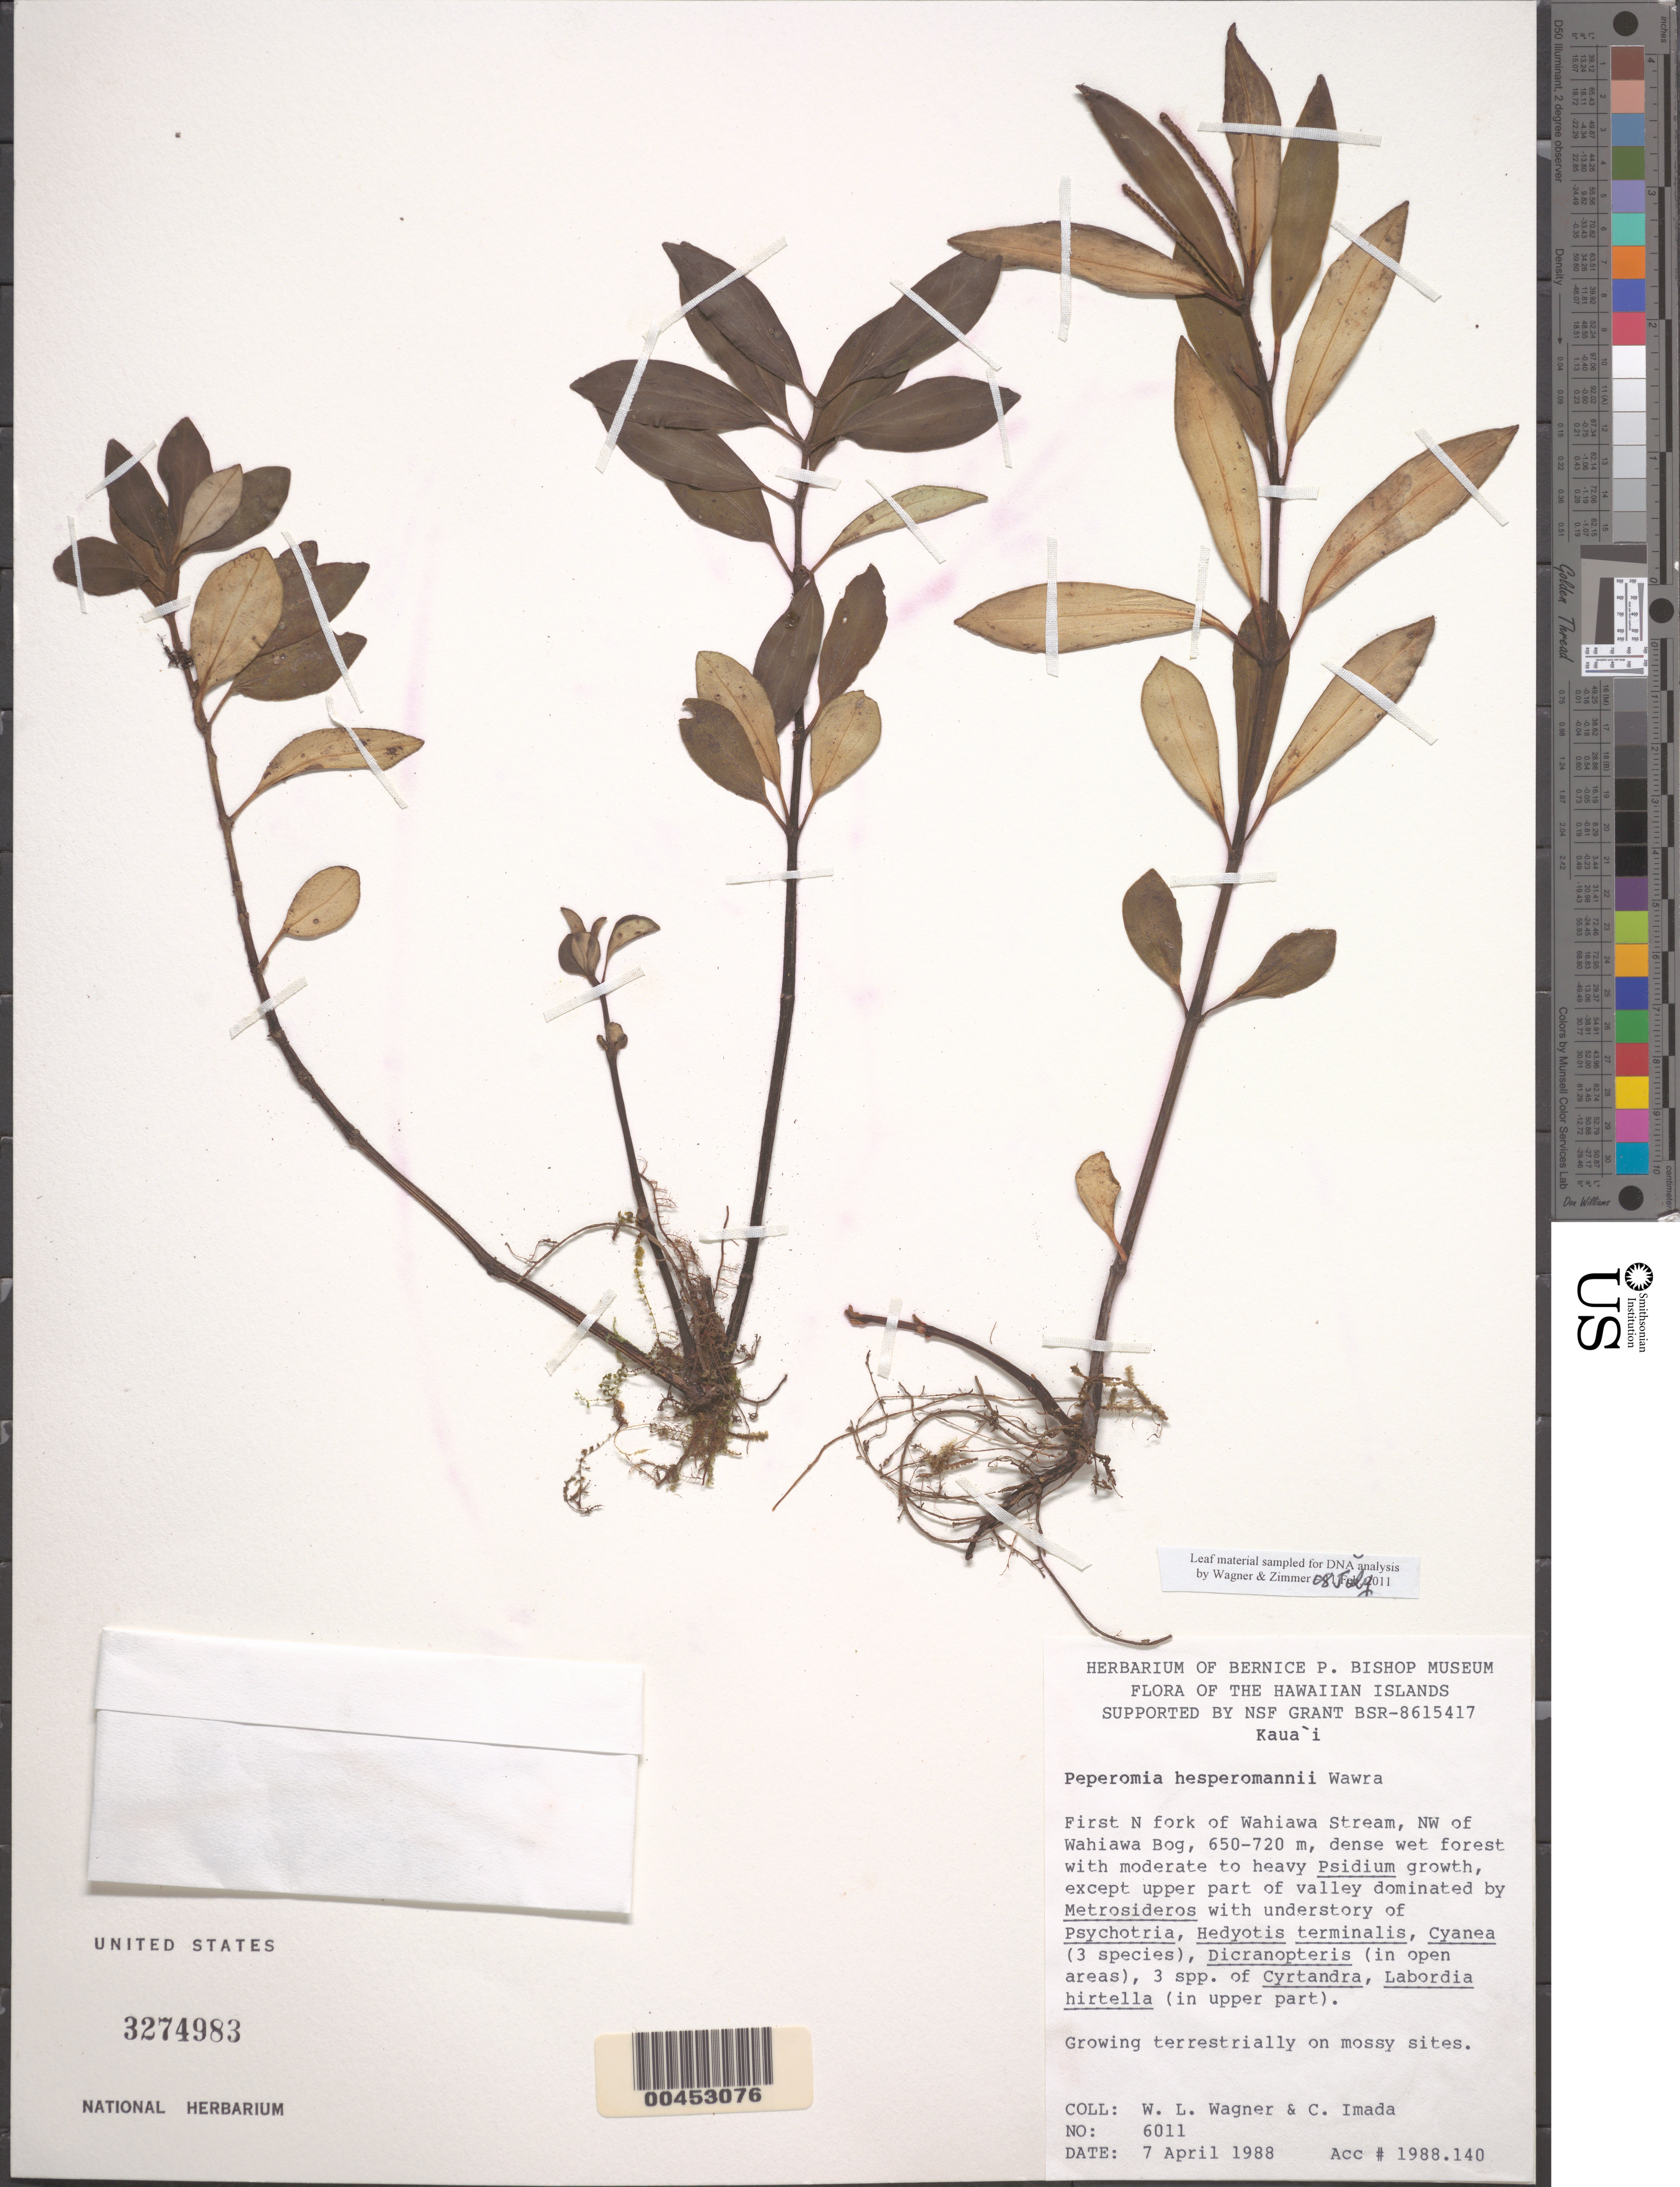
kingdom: Plantae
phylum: Tracheophyta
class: Magnoliopsida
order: Piperales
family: Piperaceae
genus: Peperomia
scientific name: Peperomia hesperomannii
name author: Wawra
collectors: W. L. Wagner & C. Imada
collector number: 6011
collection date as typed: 7 Apr 1988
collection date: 1988-04-07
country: United States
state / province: Hawaii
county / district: Kauai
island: Kaua'i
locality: First N fork of Wahiawa Stream, NW of Wahiawa Bog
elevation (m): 650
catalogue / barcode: US 3274983